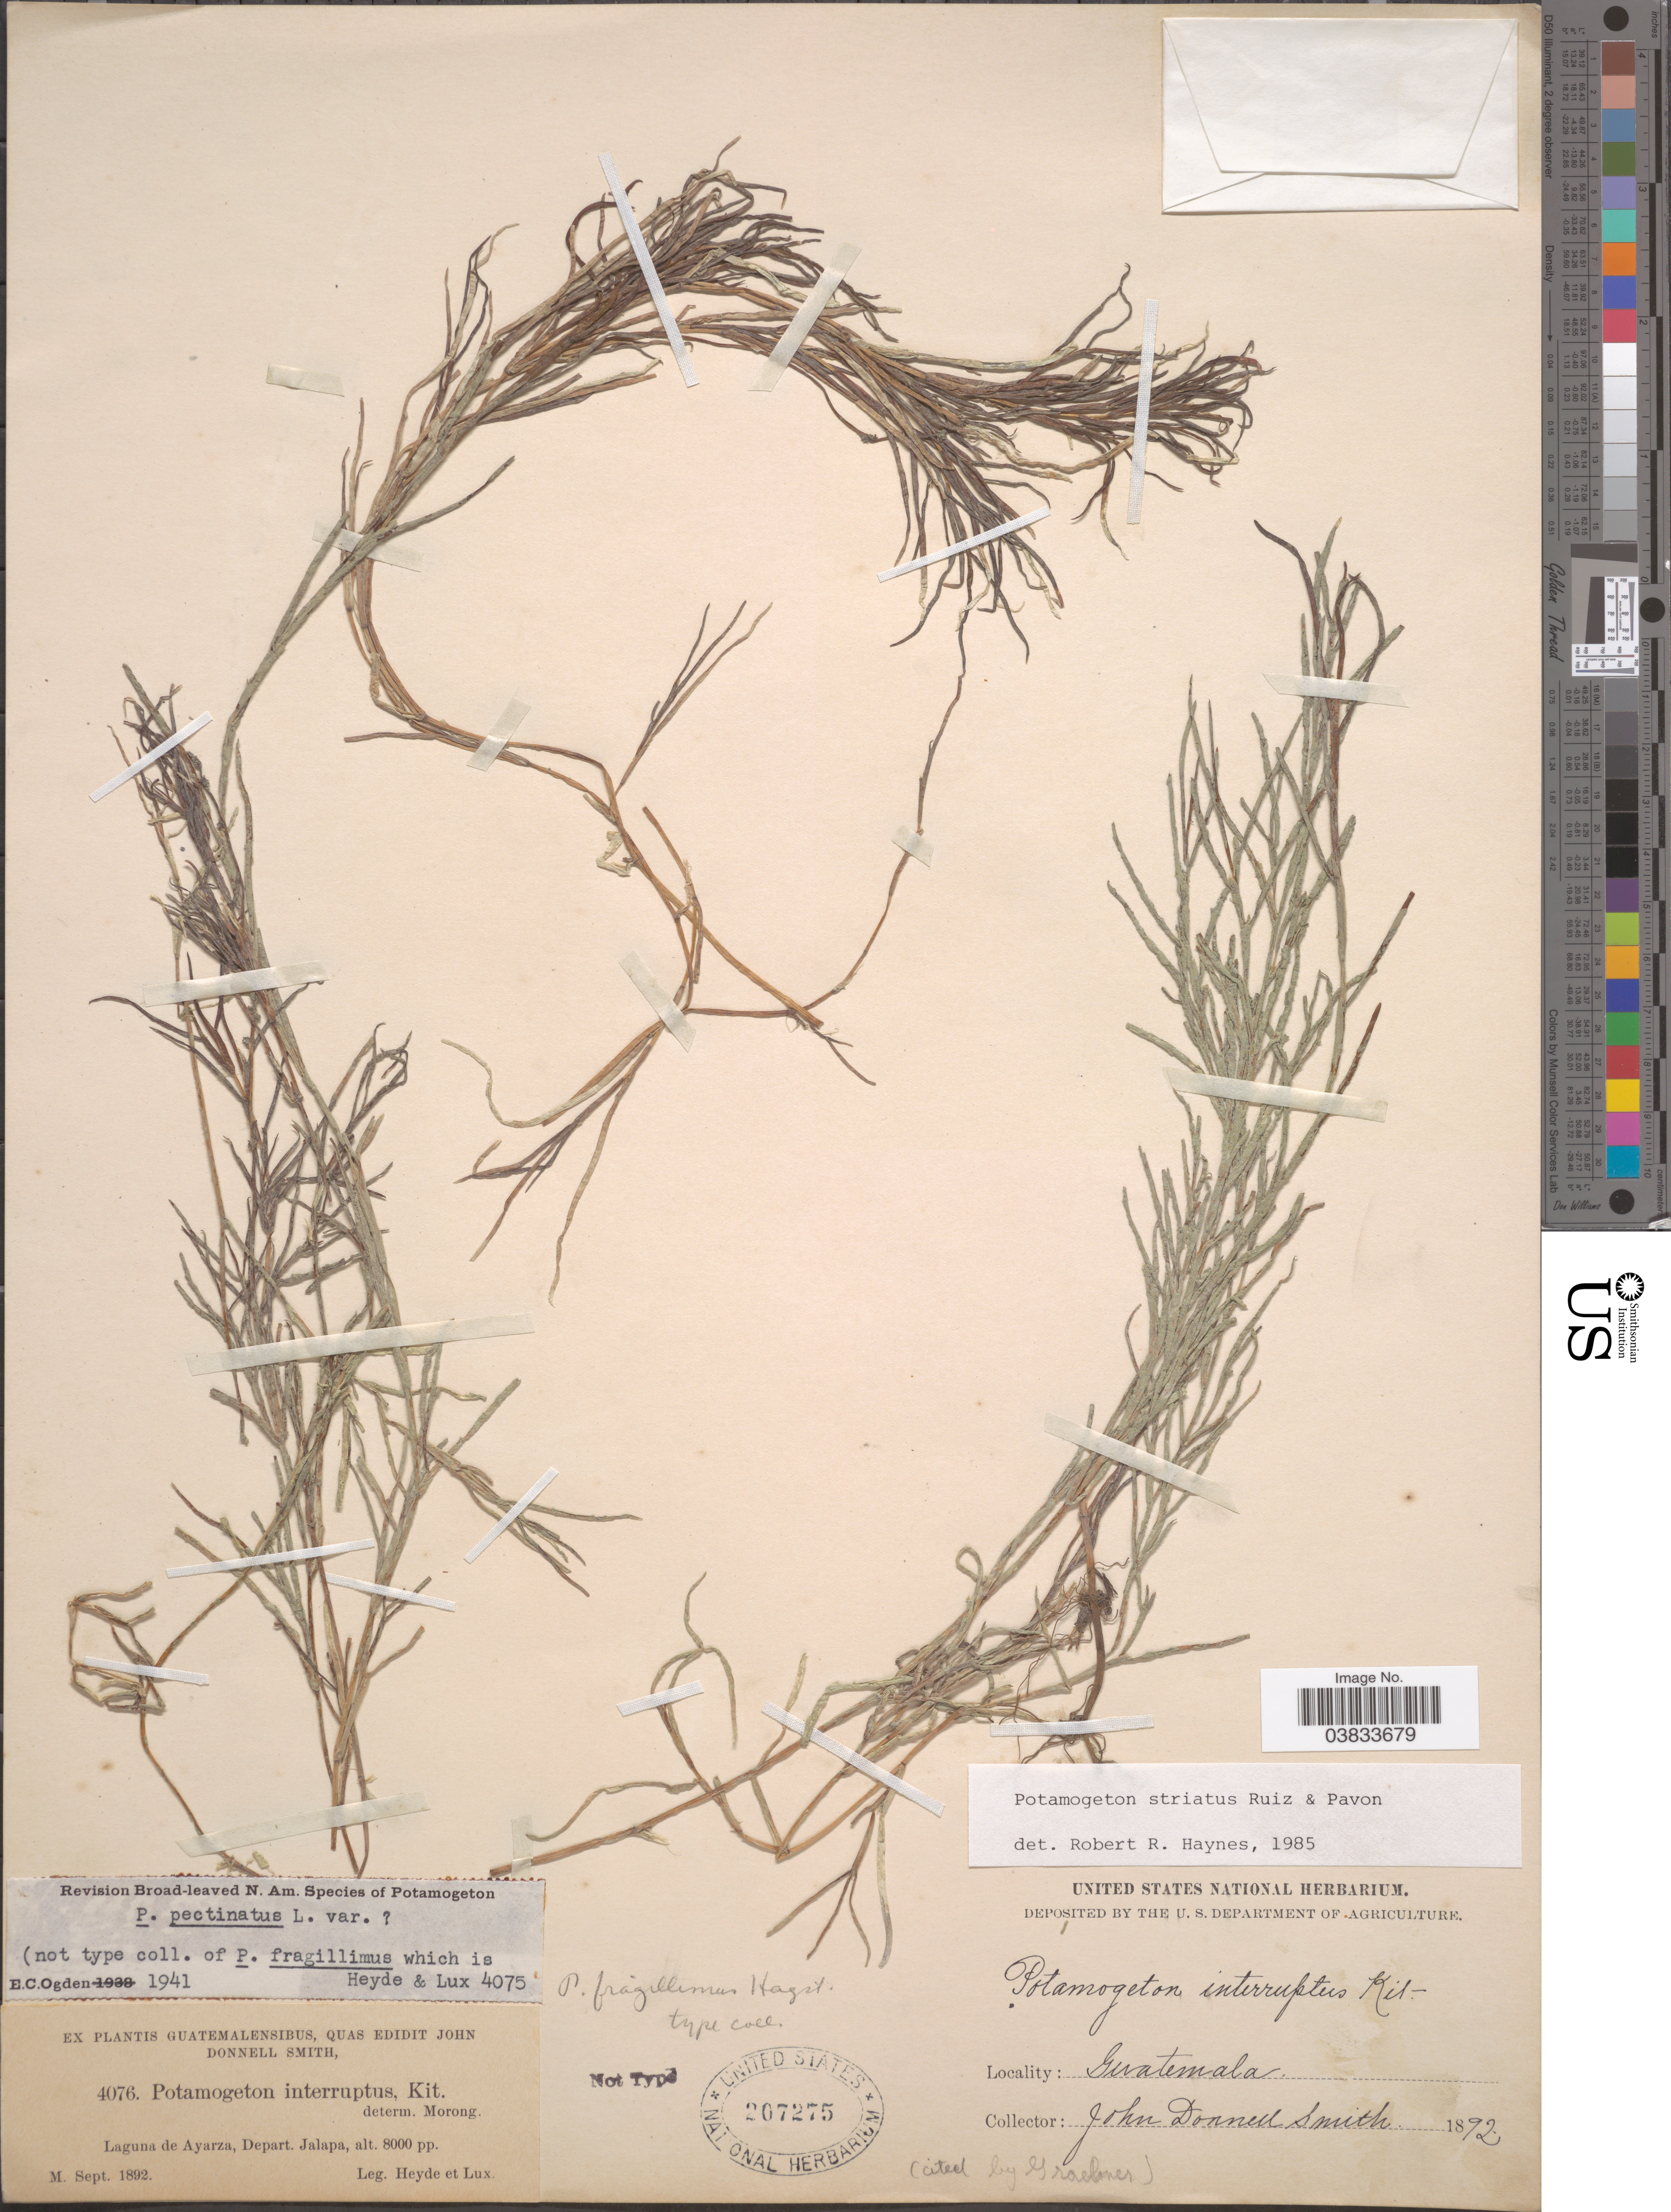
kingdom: Plantae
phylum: Tracheophyta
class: Liliopsida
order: Alismatales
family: Potamogetonaceae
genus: Stuckenia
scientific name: Stuckenia striata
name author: (Ruiz & Pav.) Holub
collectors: Heyde, Lux & J. Donnell Smith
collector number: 4076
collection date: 1892-09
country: Guatemala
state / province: Jalapa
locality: Laguna de Ayarza, Depart. Jalapa.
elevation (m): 2438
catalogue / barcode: US 207275